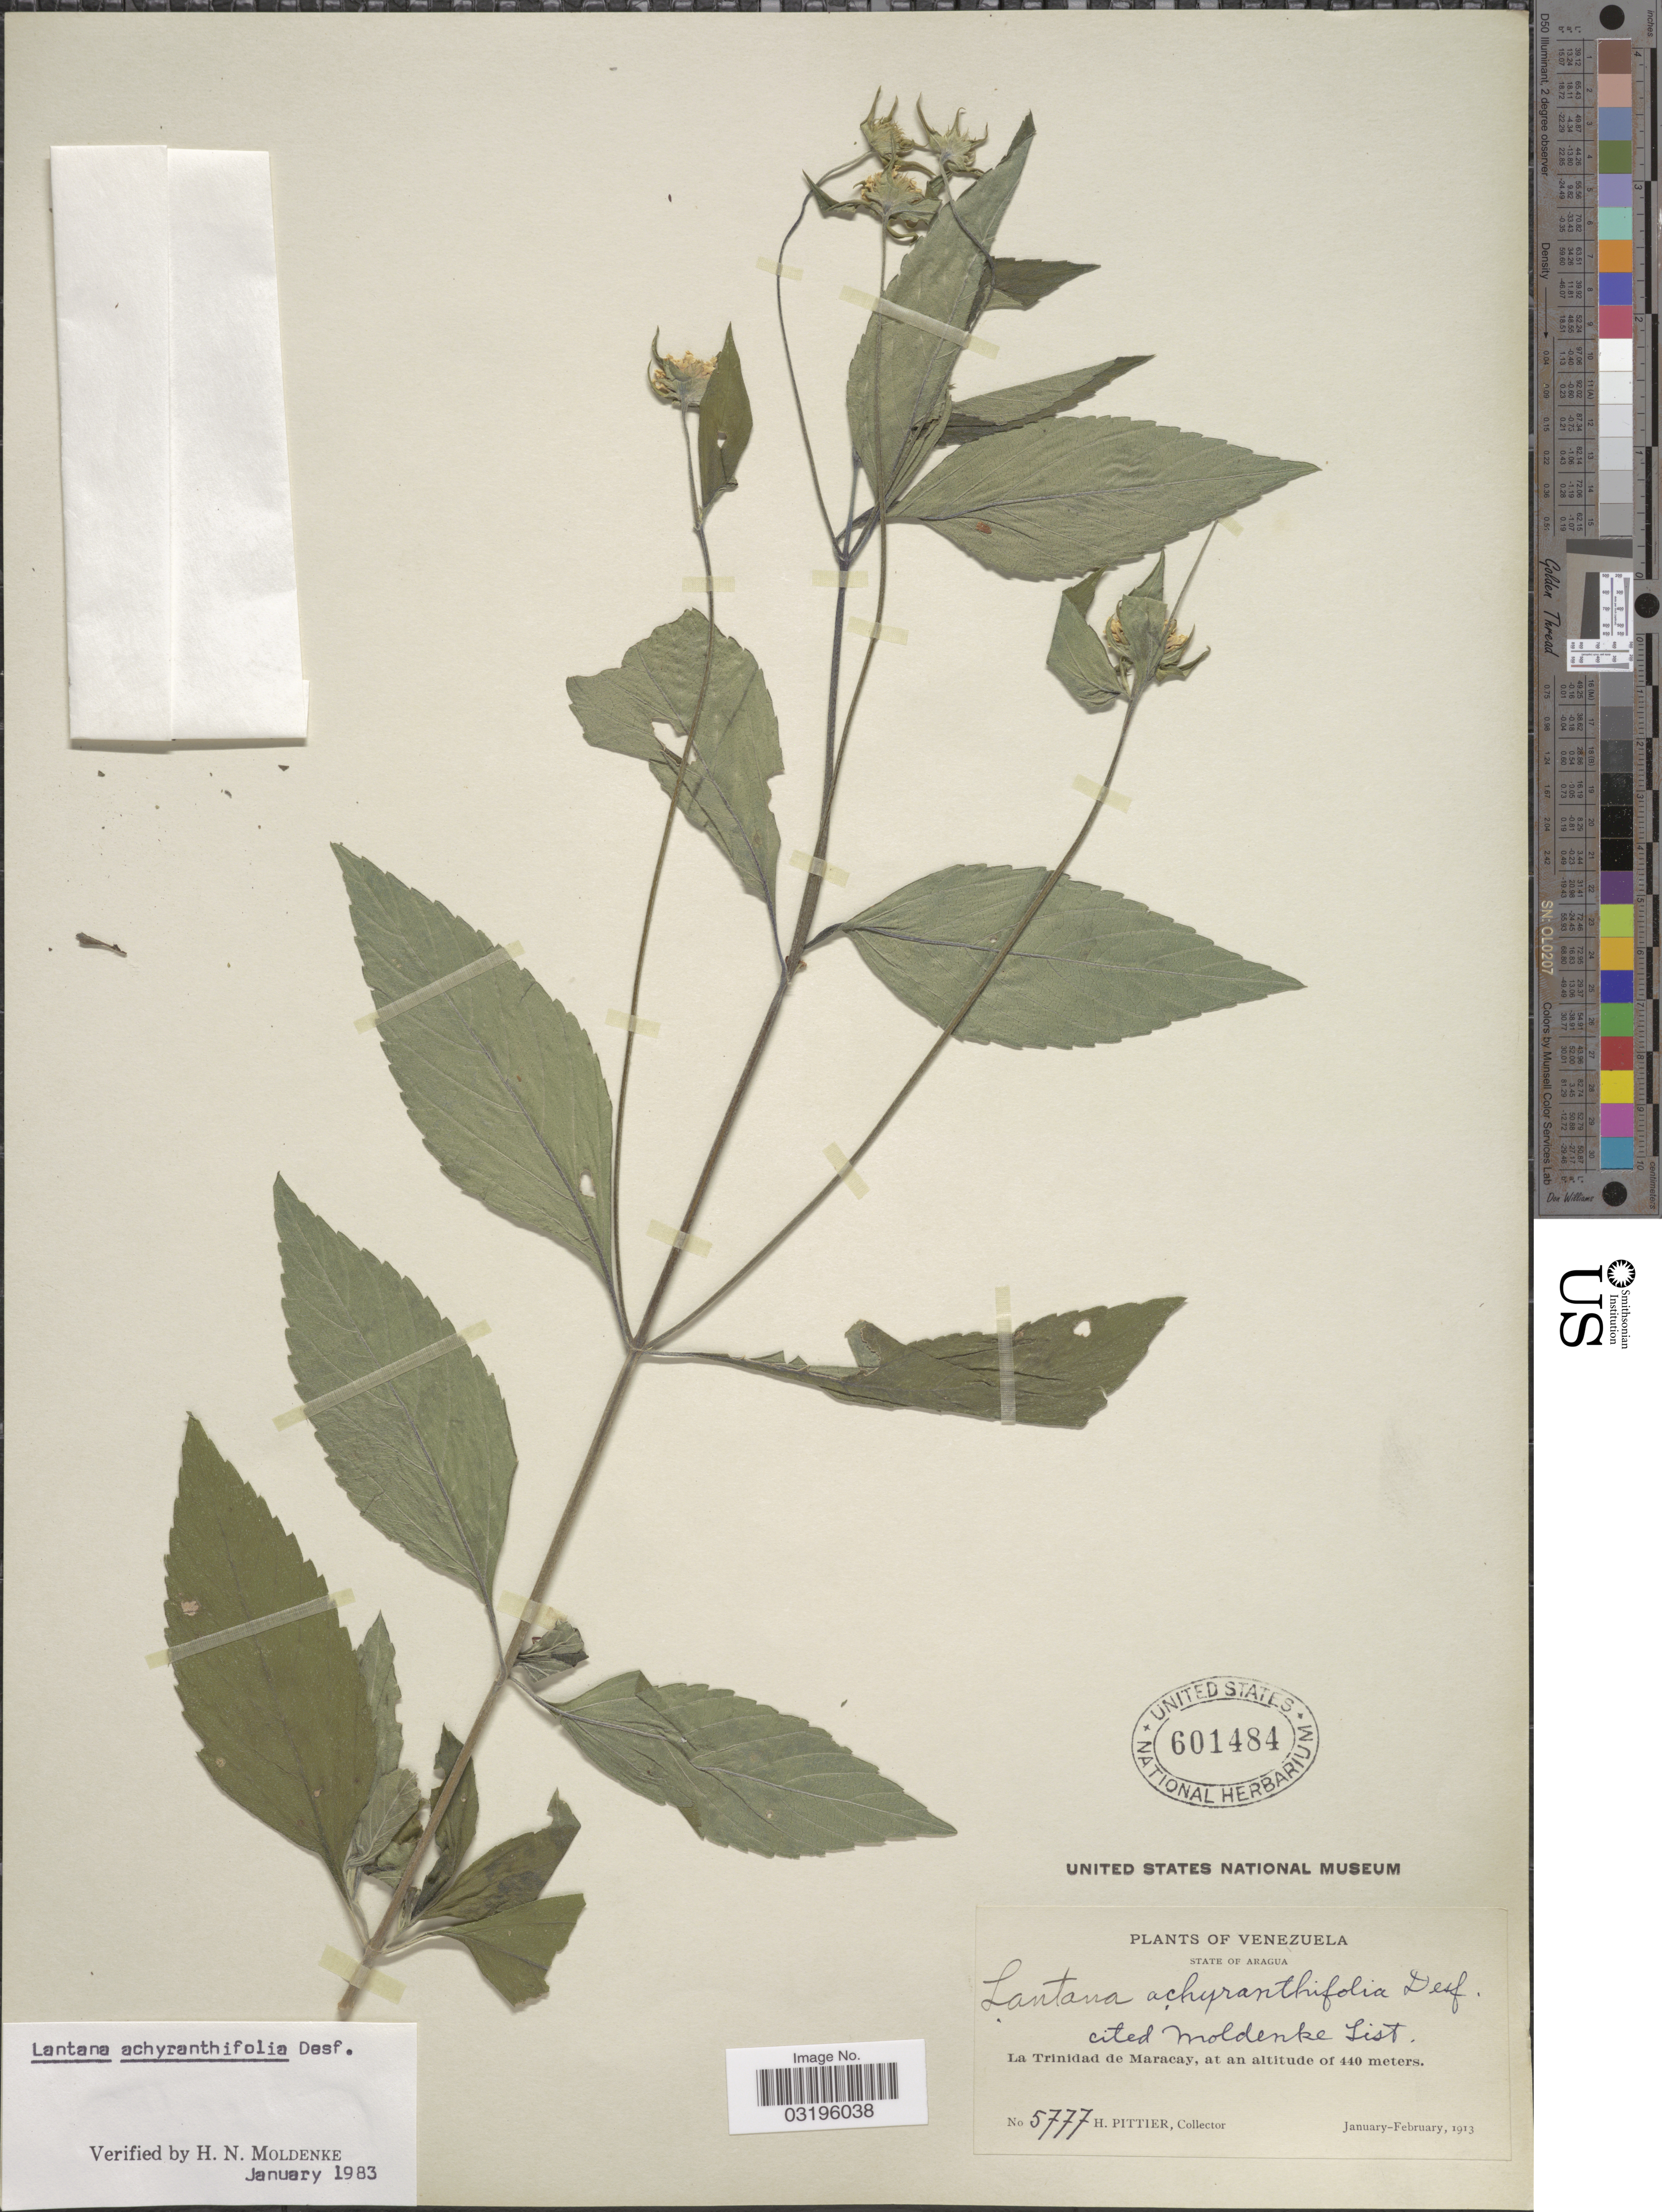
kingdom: Plantae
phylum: Tracheophyta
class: Magnoliopsida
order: Lamiales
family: Verbenaceae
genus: Lantana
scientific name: Lantana achyranthifolia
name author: Desf.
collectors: H. F. Pittier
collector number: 5777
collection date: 1913-01/1913-02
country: Venezuela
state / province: Aragua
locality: La Trinidad de Maracay.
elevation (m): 440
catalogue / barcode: US 601484